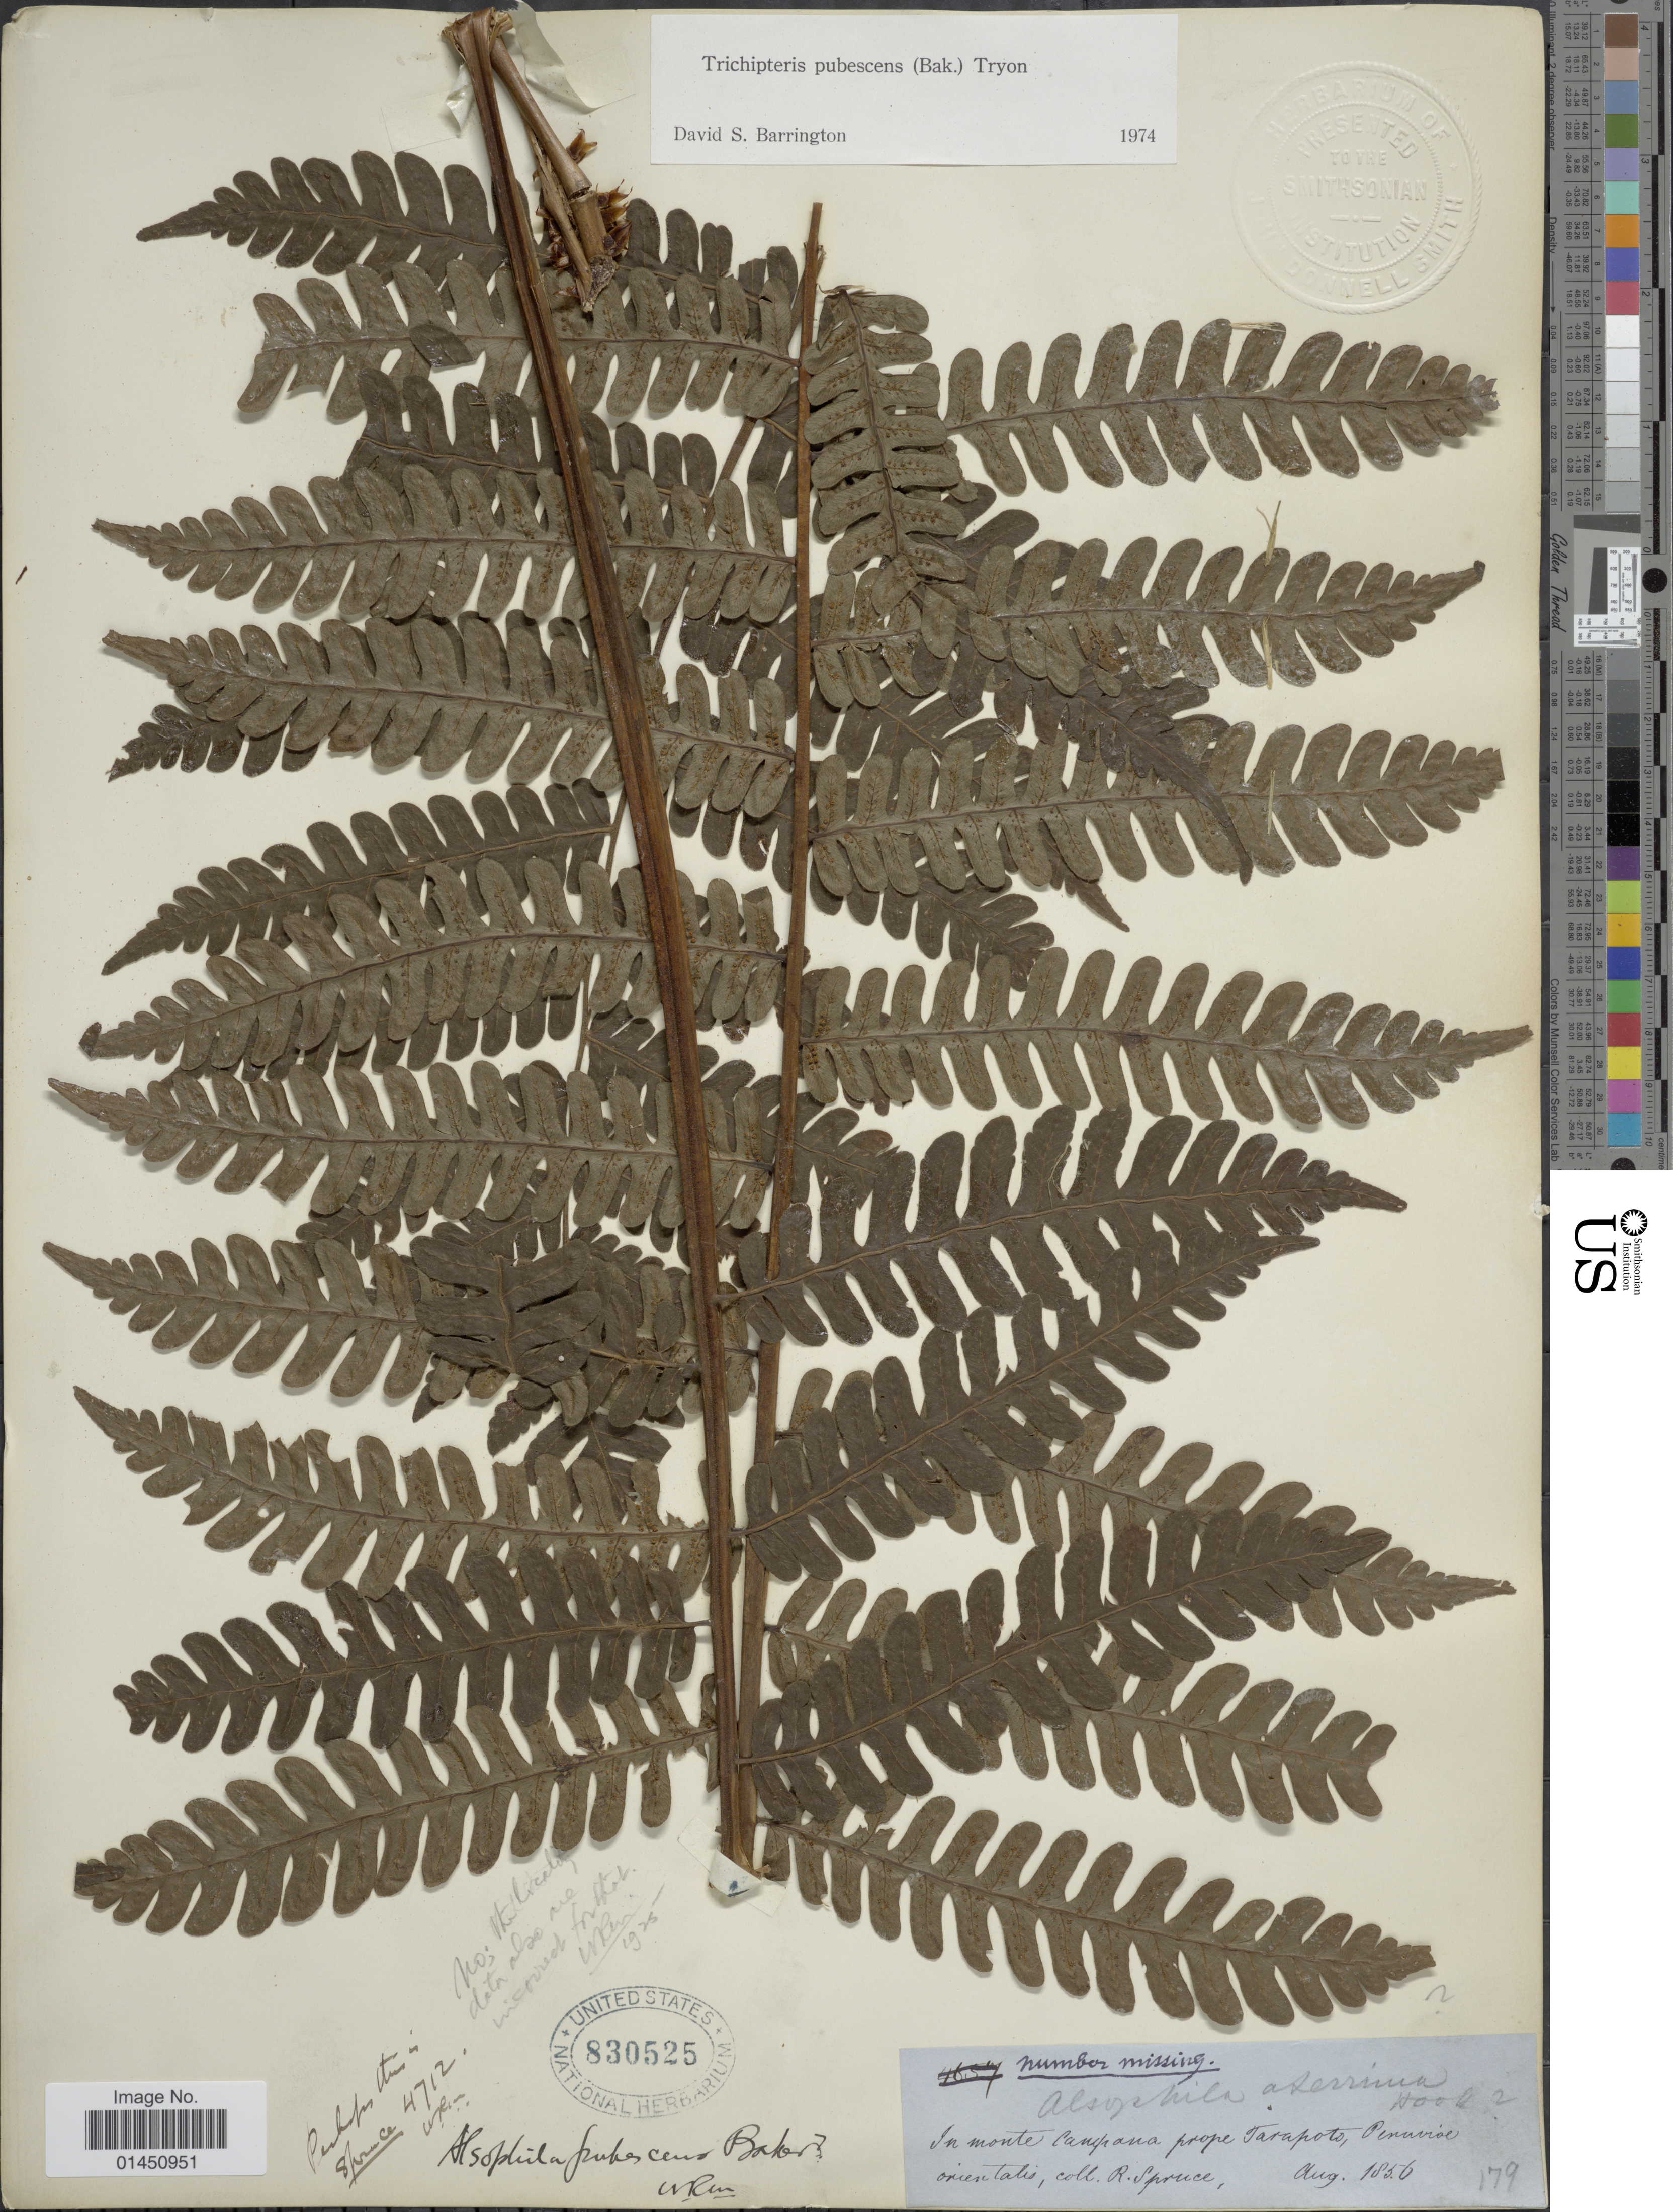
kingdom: Plantae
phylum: Tracheophyta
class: Polypodiopsida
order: Cyatheales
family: Cyatheaceae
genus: Cyathea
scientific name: Cyathea bipinnatifida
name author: (Baker) Domin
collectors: R. Spruce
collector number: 179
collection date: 1856-08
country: Peru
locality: In monte Campana, prope Tarapoto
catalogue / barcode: US 830525